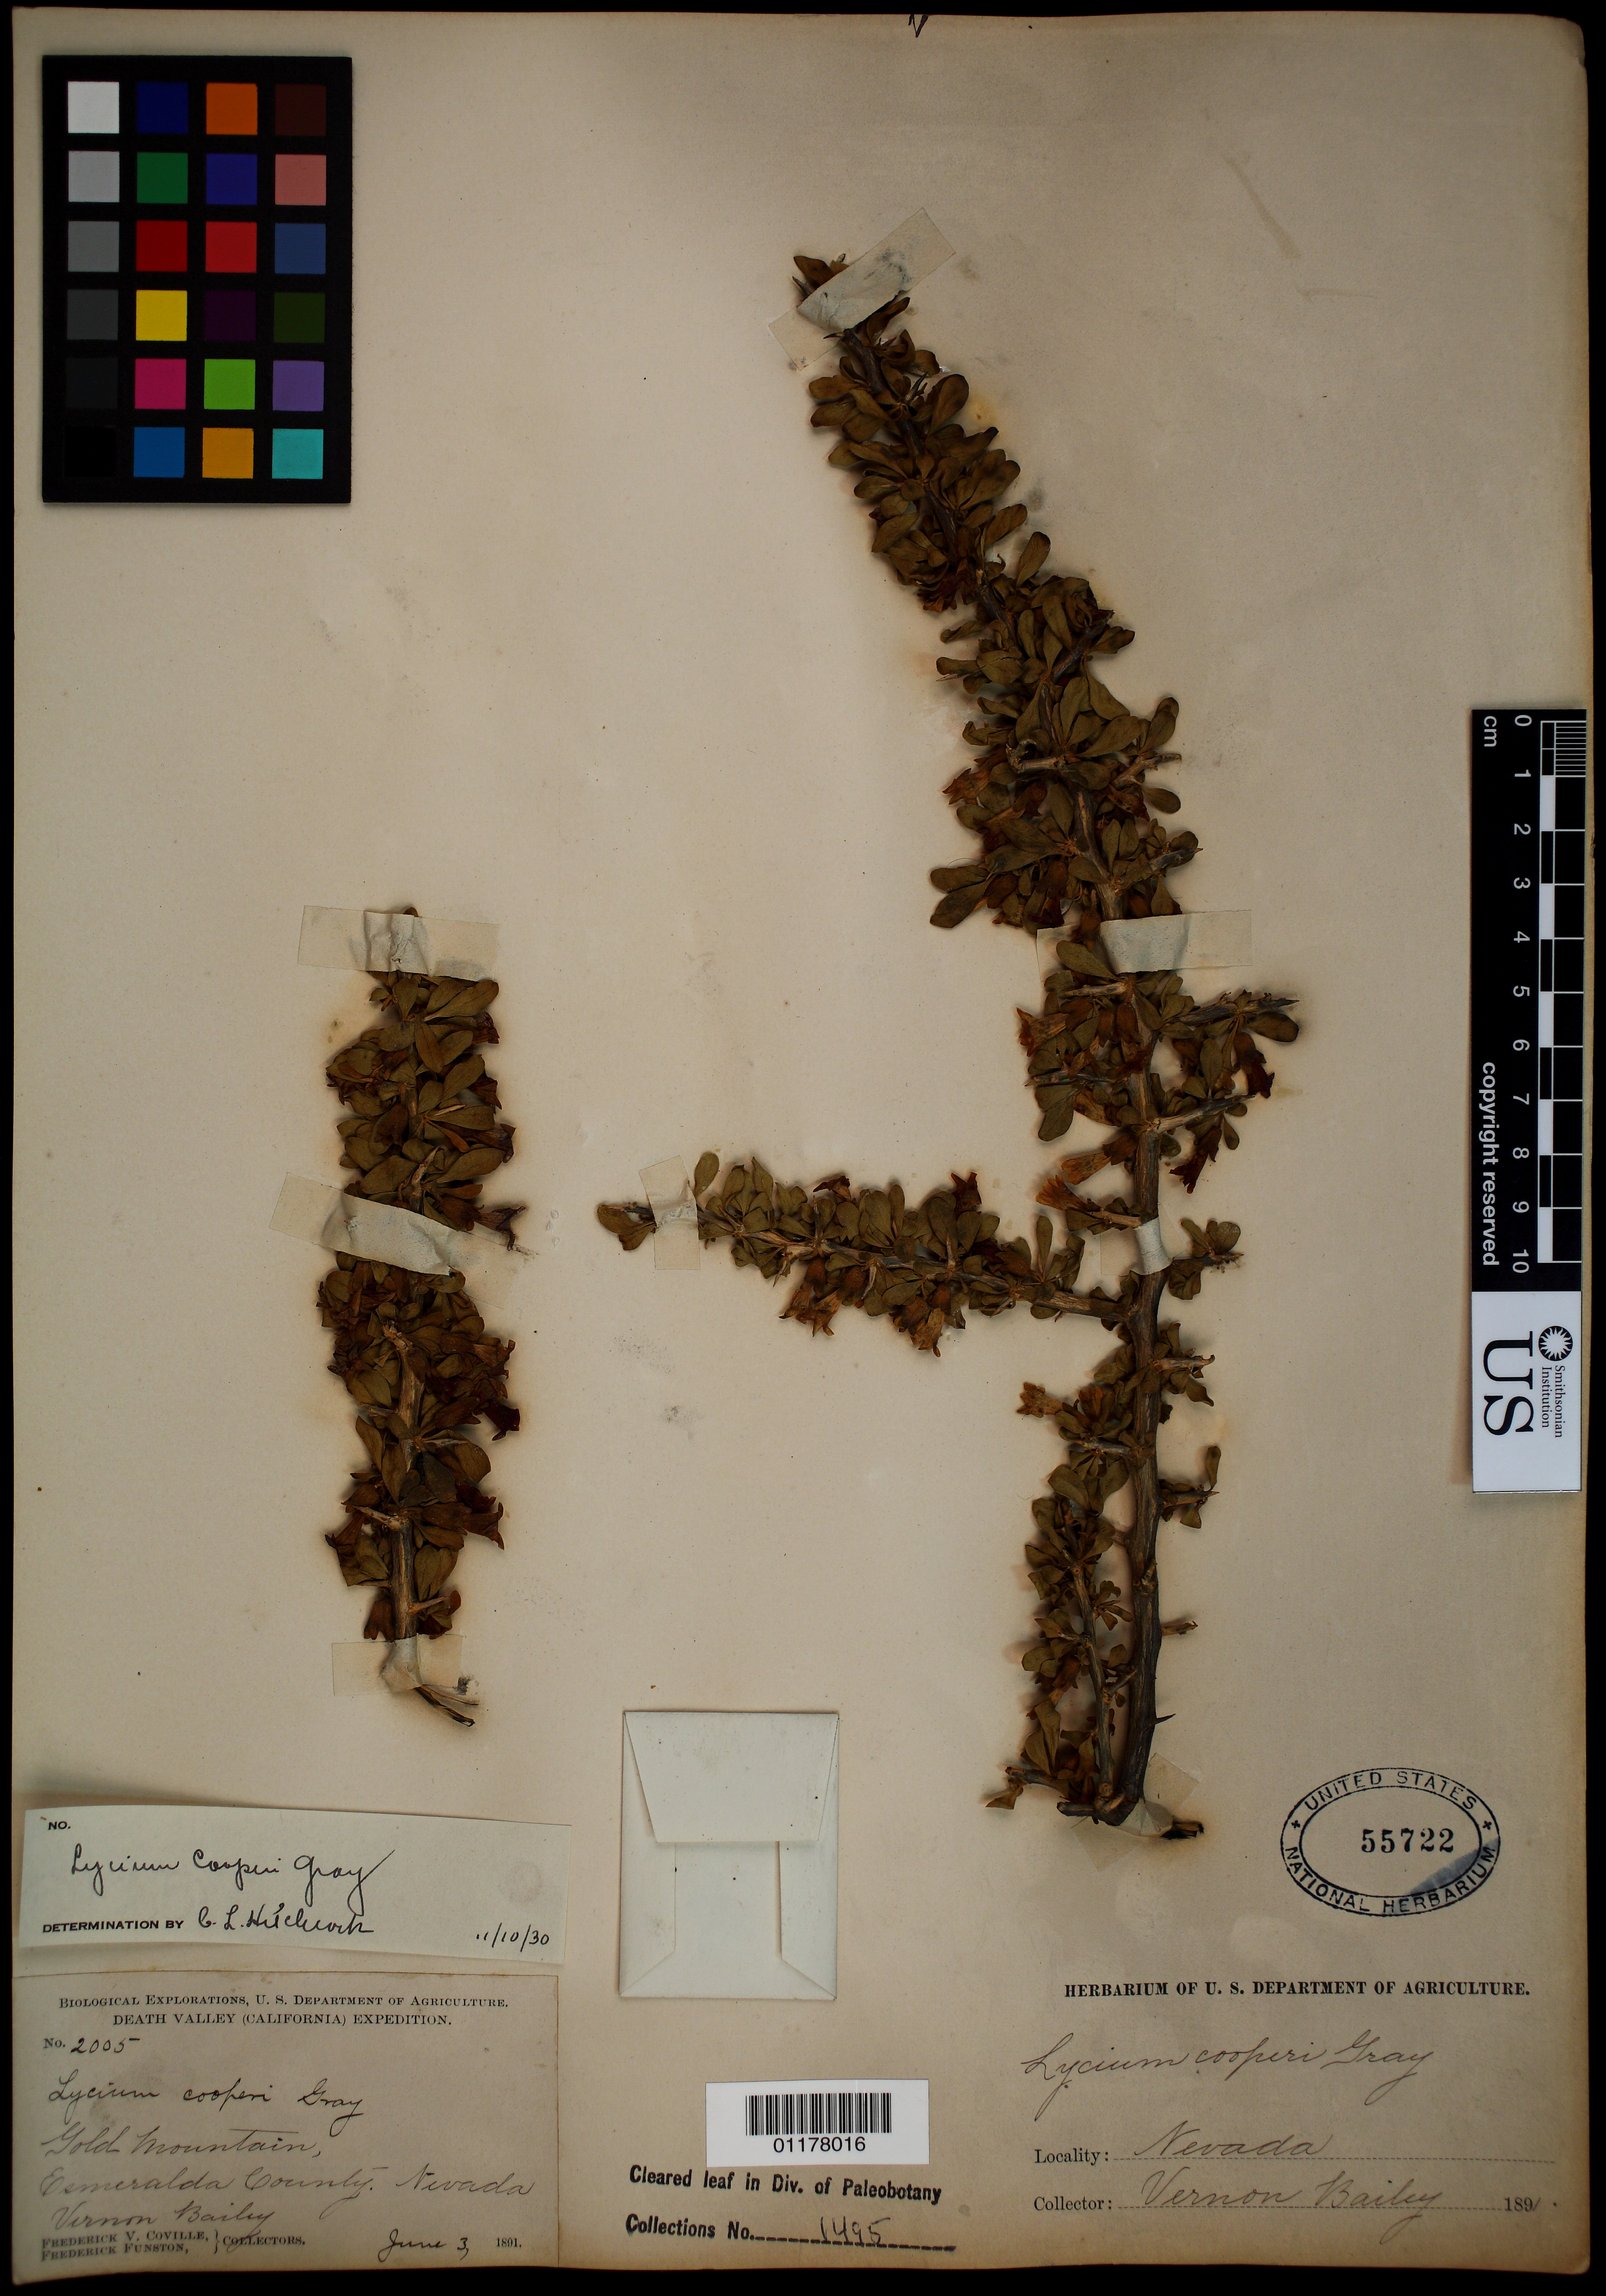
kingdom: Plantae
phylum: Tracheophyta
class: Magnoliopsida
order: Solanales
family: Solanaceae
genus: Lycium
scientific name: Lycium cooperi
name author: A. Gray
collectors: F. V. Coville, F. Funston & V. O. Bailey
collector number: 2005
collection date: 1891-06-03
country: United States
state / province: Nevada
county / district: Esmeralda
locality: Gold Mountain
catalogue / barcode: US 55722